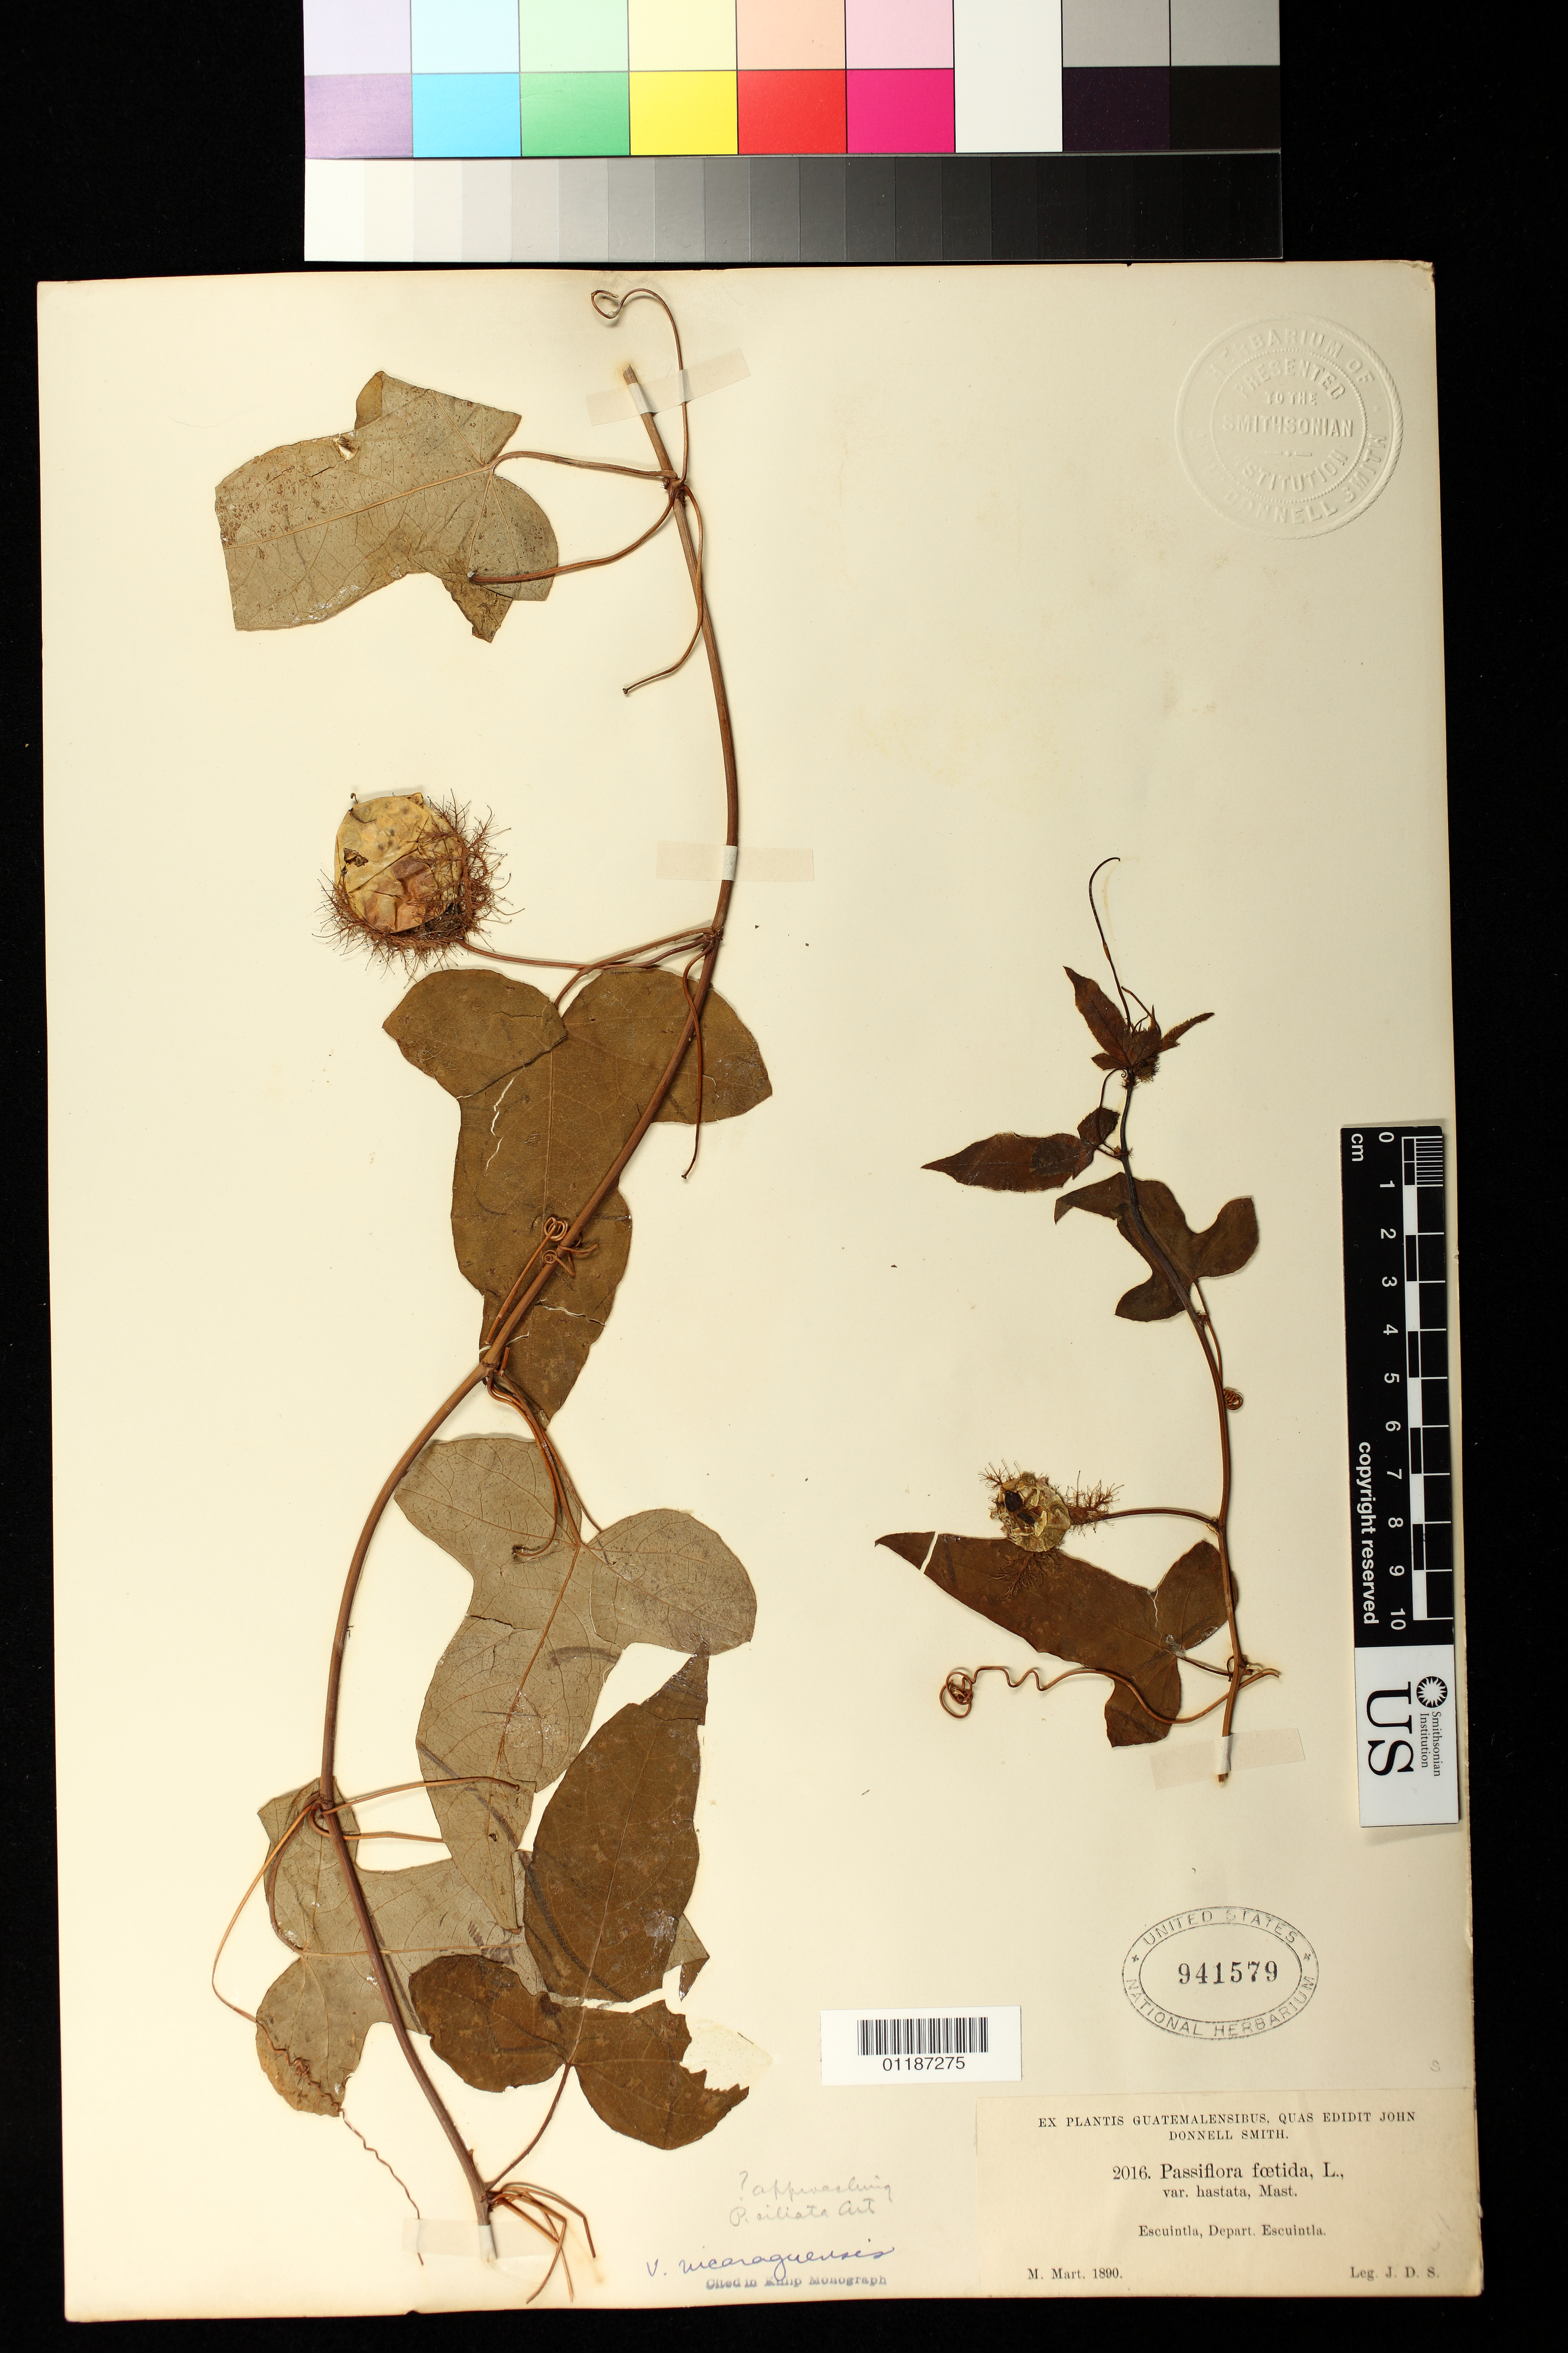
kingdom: Plantae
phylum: Tracheophyta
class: Magnoliopsida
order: Malpighiales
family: Passifloraceae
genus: Passiflora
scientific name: Passiflora foetida var. nicaraguensis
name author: (Killip ex Standl.) Killip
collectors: J. Donnell Smith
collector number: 2016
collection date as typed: Mar 1890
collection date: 1890-03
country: Guatemala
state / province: Escuintla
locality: Escuintla.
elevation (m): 335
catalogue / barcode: US 941579